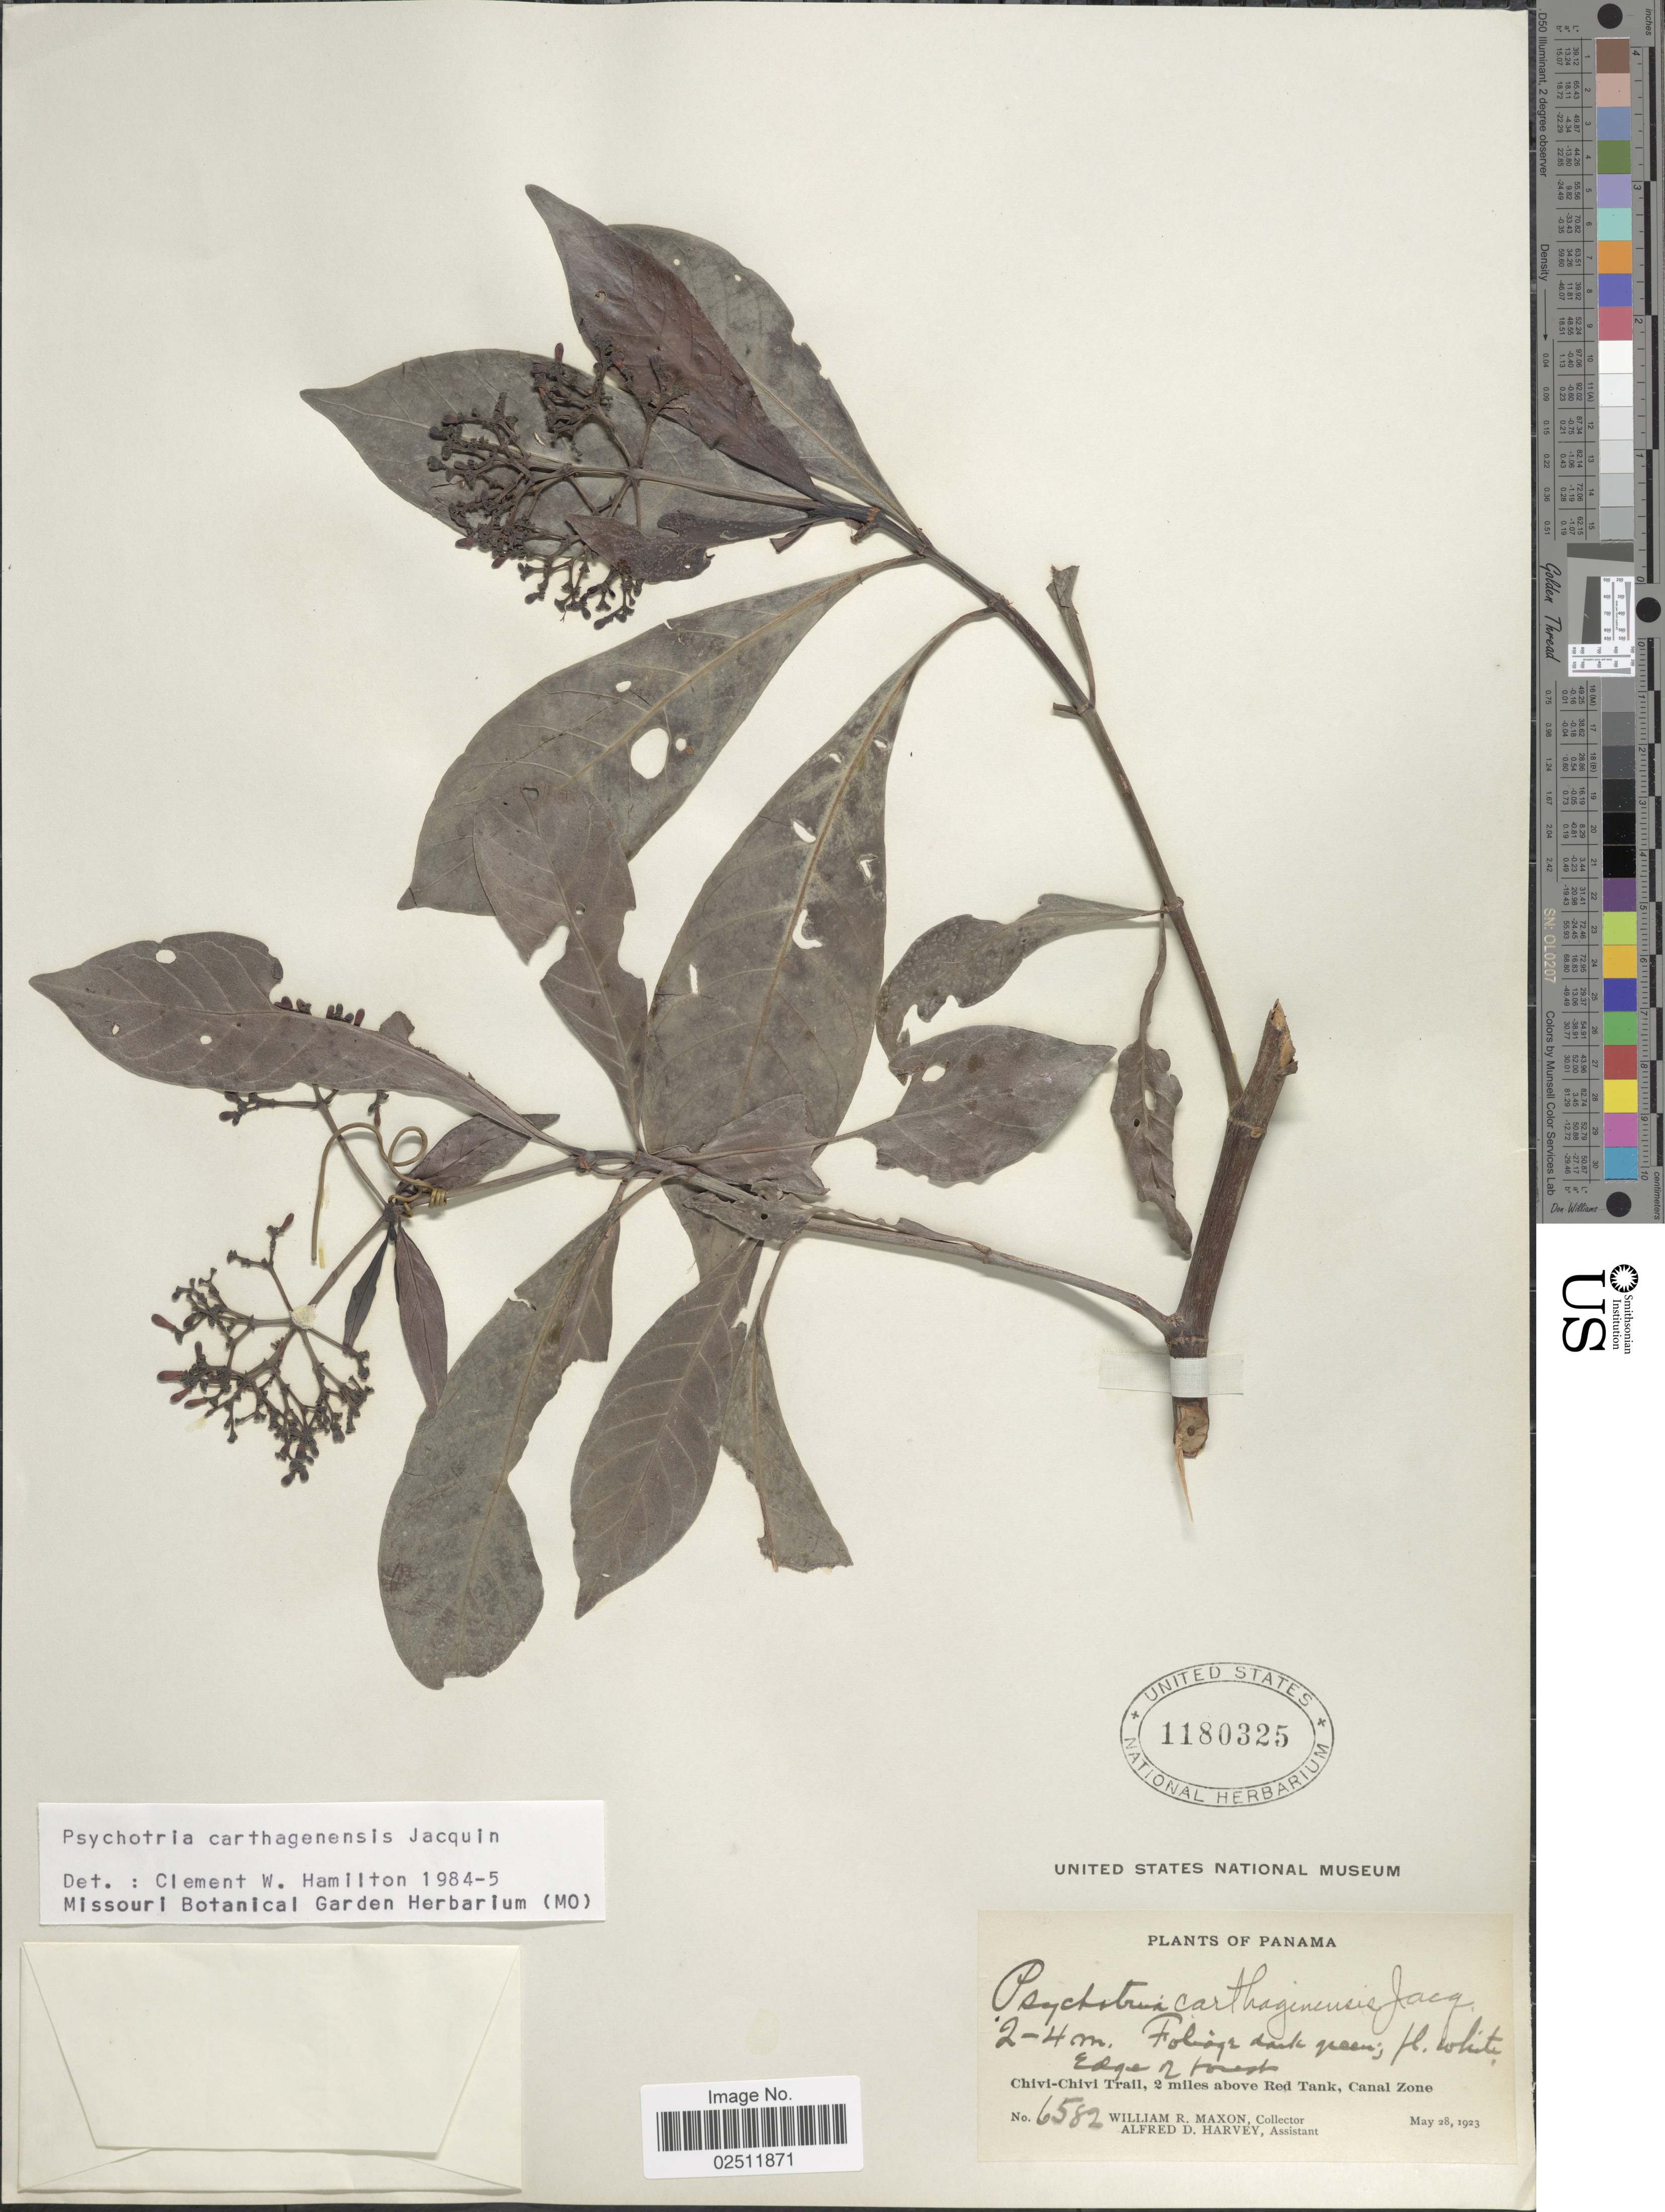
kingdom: Plantae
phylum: Tracheophyta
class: Magnoliopsida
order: Gentianales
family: Rubiaceae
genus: Psychotria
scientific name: Psychotria carthagenensis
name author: Jacq.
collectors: W. R. Maxon & A. D. Harvey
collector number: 6582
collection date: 1923-05-28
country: Panama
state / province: Colón / Panamá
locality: Edge of forest. Chivi-Chivi Trail, 2 miles above Red Tank, Canal Zone.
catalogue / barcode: US 1180325